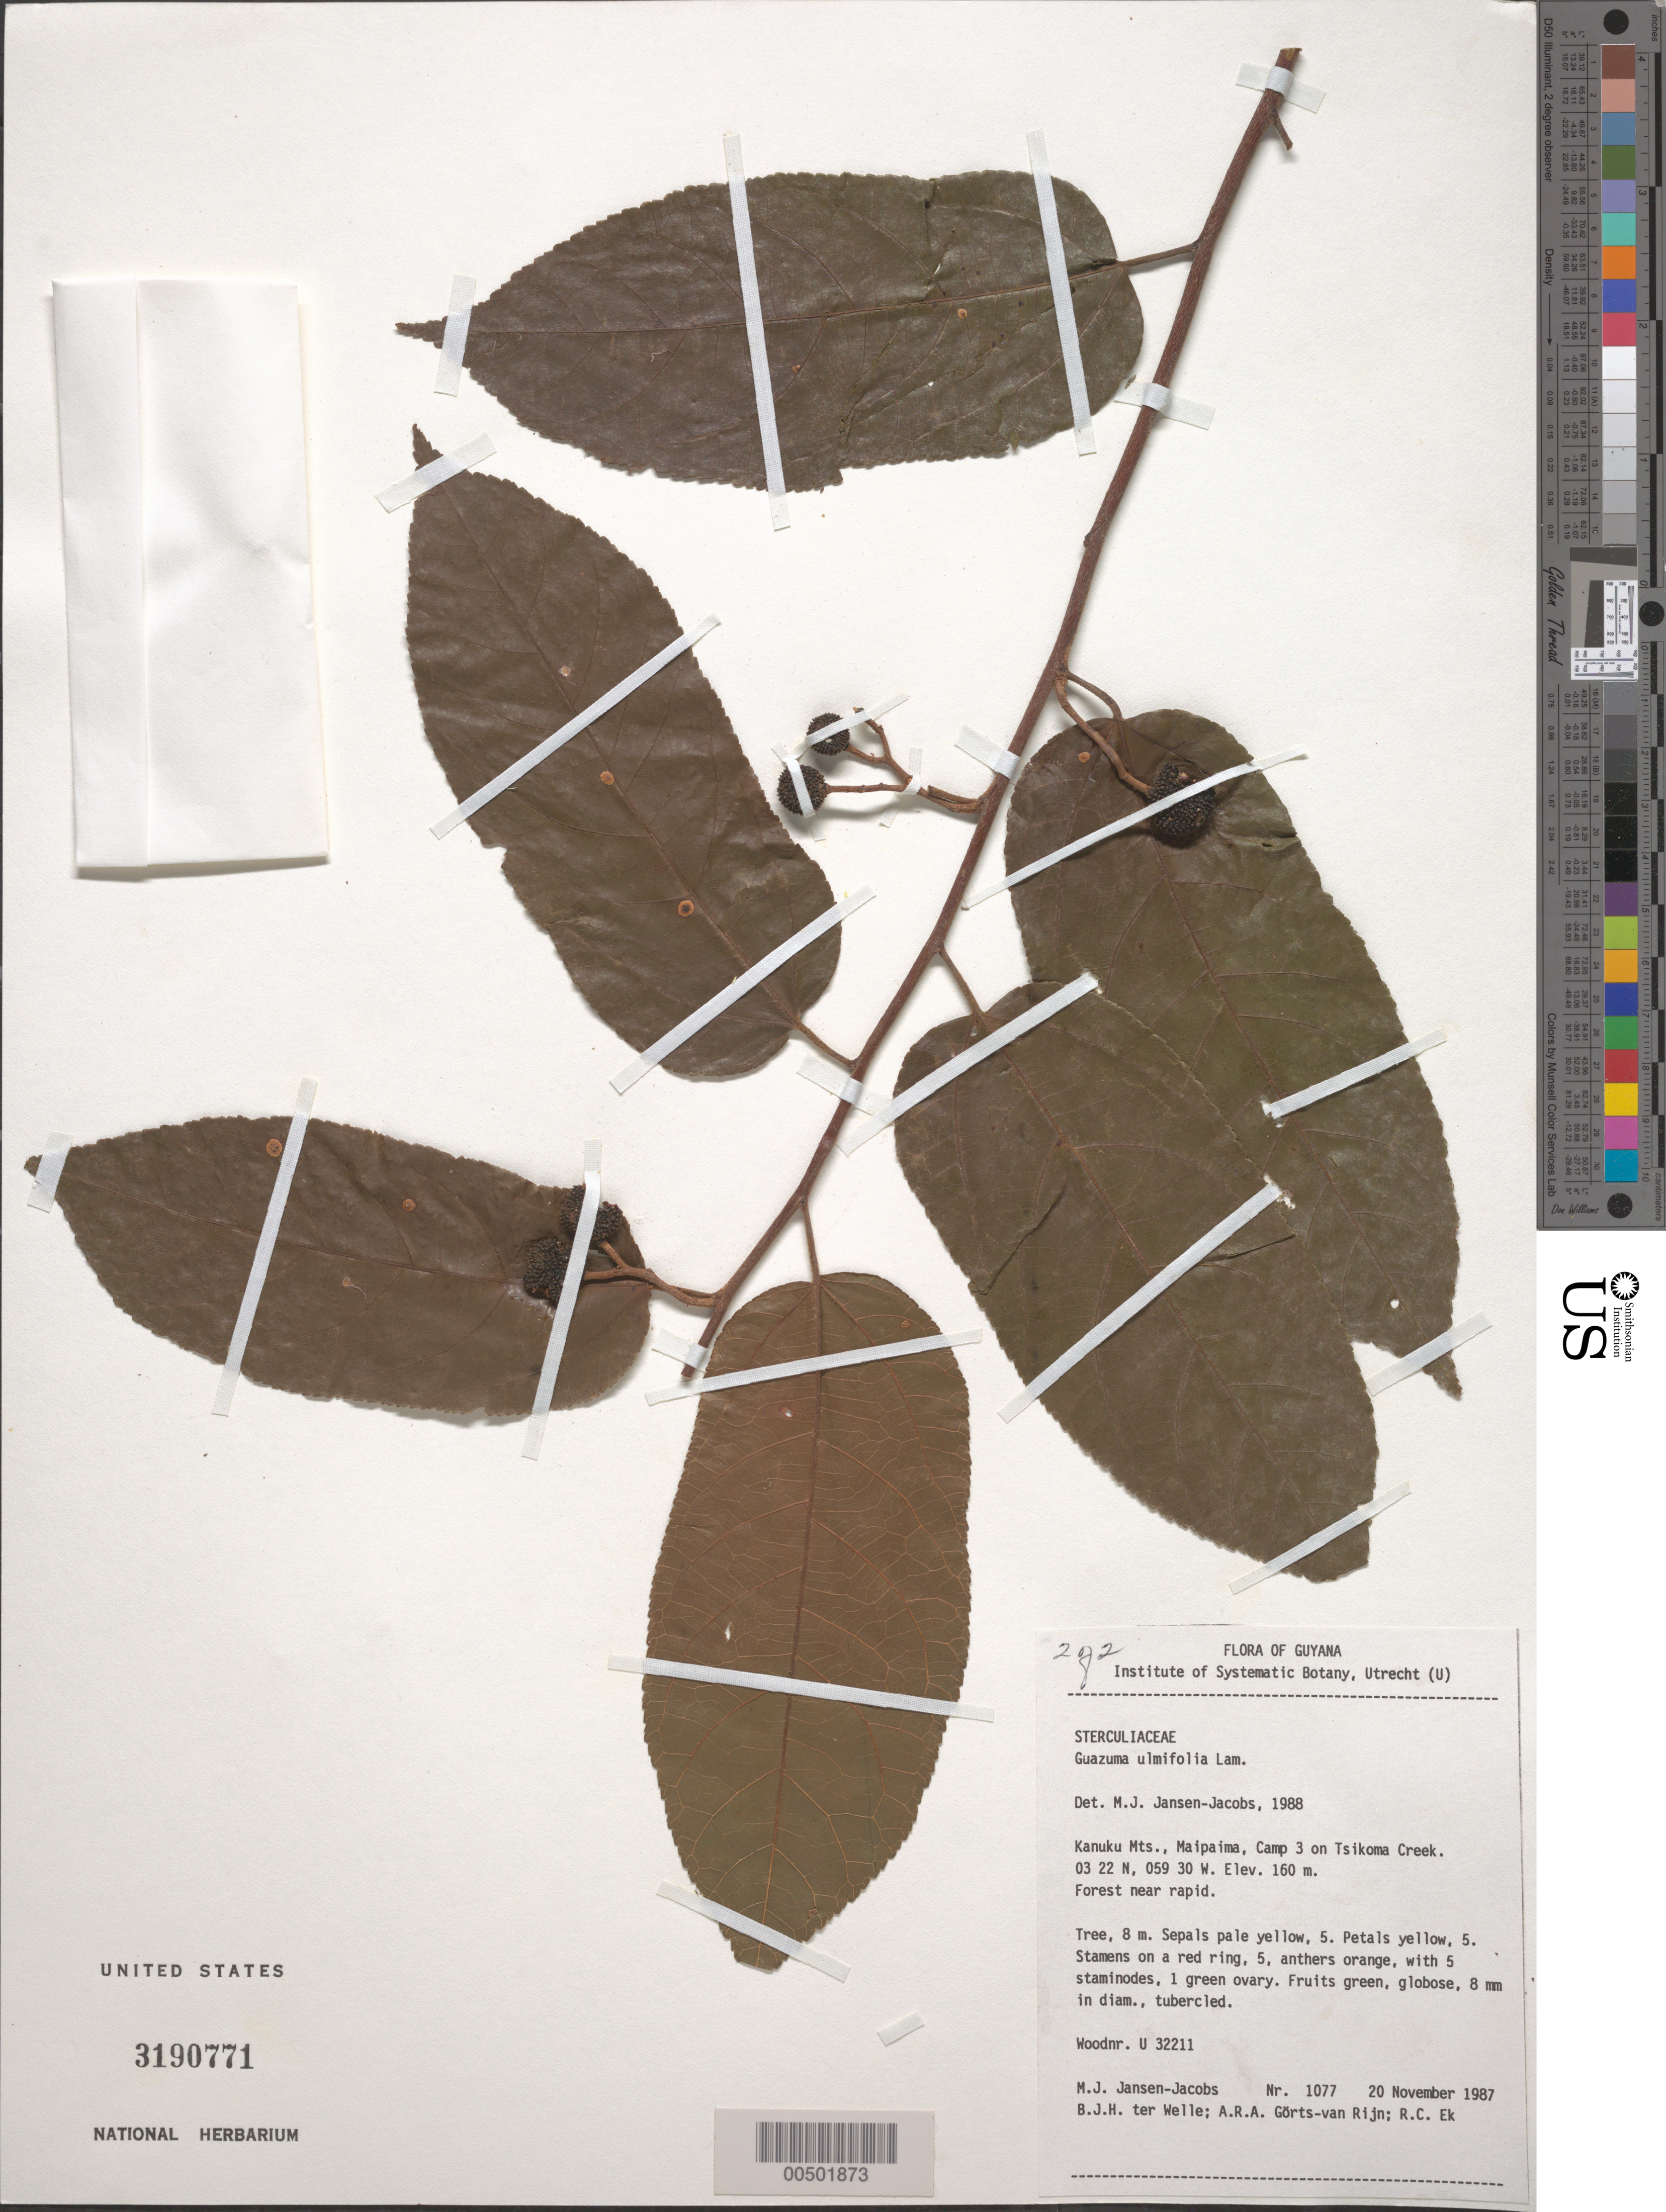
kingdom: Plantae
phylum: Tracheophyta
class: Magnoliopsida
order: Malvales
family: Malvaceae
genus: Guazuma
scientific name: Guazuma ulmifolia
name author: Lam.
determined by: Jansen-Jacobs, M. J., (U), Nationaal Herbarium Nederland, Utrecht University branch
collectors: M. J. Jansen-Jacobs, B. Welle, A. .R. A. Görts-van Rijn & R. C. Ek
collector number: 1077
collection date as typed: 20 Nov 1987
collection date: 1987-11-20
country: Guyana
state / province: U. Takutu-U. Essequibo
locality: Kanuku Mtns., Maipaima, camp 3 on Tsikoma Creek. [In former Rupununi Region.]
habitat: Forest near rapid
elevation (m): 160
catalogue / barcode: US 3190771